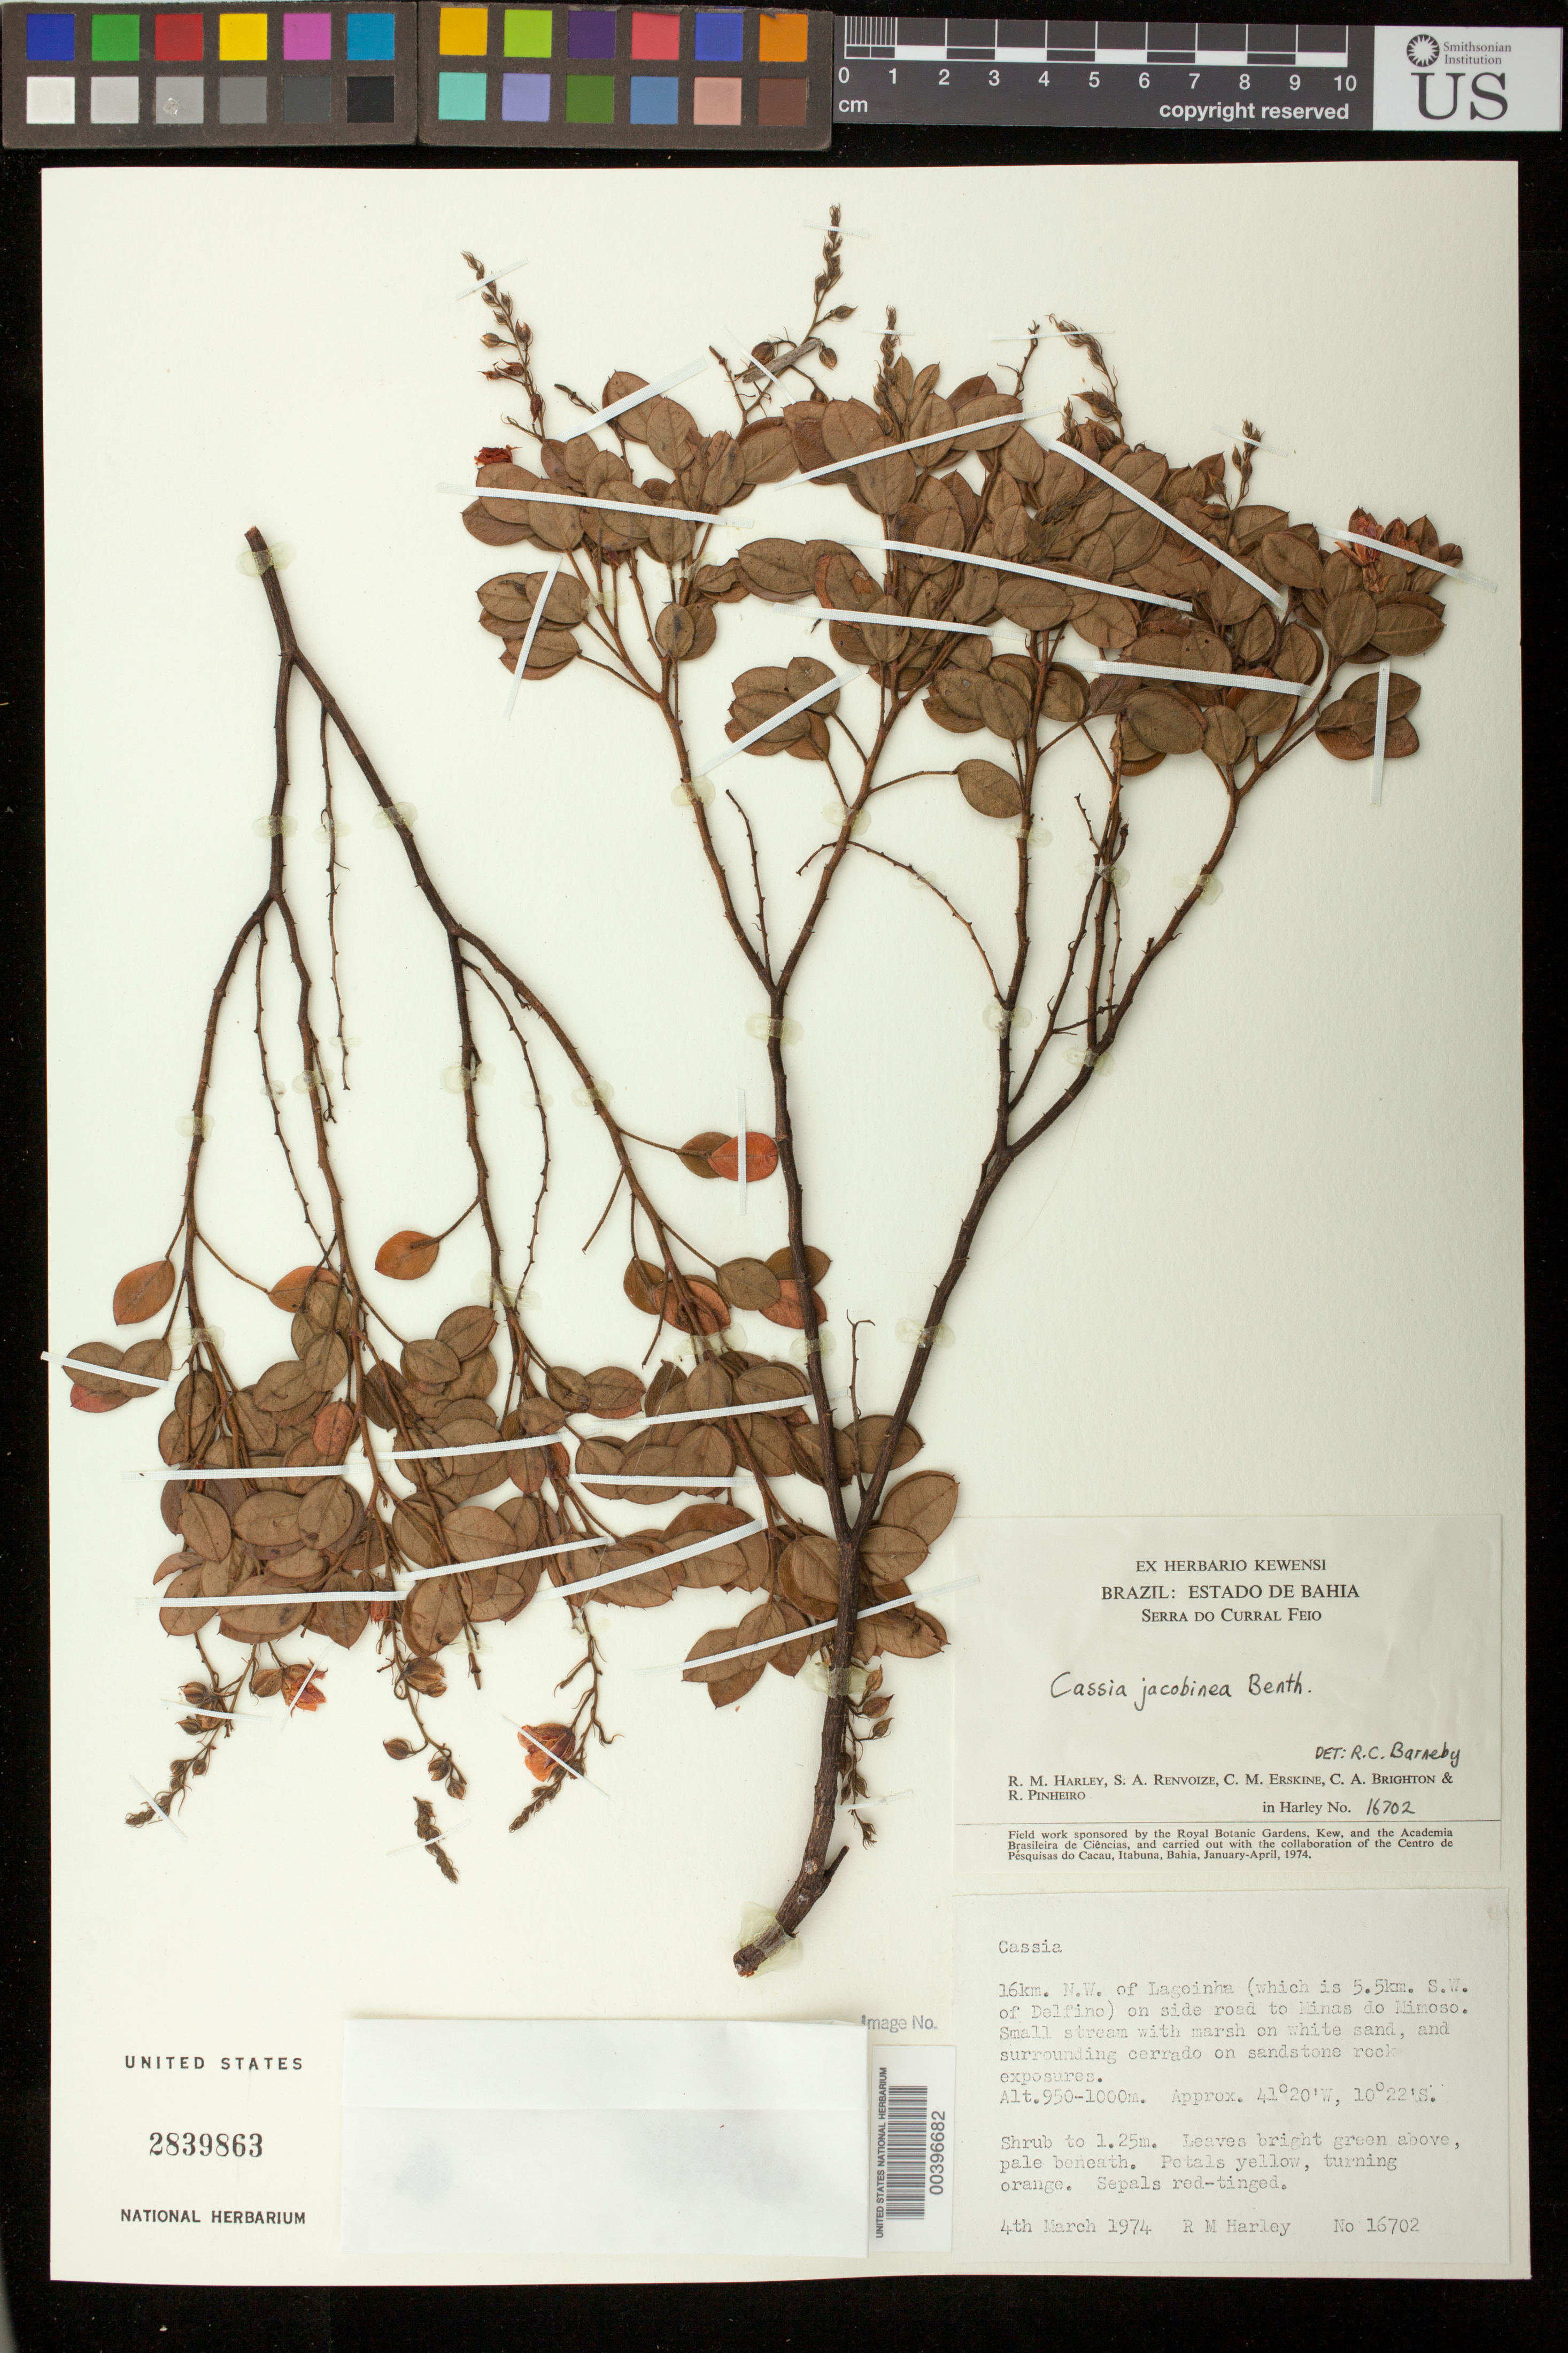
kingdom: Plantae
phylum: Tracheophyta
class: Magnoliopsida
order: Fabales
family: Fabaceae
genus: Chamaecrista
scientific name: Chamaecrista jacobinea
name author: (Benth.) H.S. Irwin & Barneby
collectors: R. M. Harley, S. A. Renvoize, C. Erskine, C. Brighton & R. S. Pinheiro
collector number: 16702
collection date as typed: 04 Mar 1974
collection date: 1974-03-04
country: Brazil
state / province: Bahia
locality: Serra do Curral Feio; 16km. N.W. of Lagoinha (which is 5.5km. S.W. of Delfino) on side road to Minas do Mimoso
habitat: Small stream with marsh on white sand, and surrounding cerrado on rock exposures.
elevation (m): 950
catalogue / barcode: US 2839863